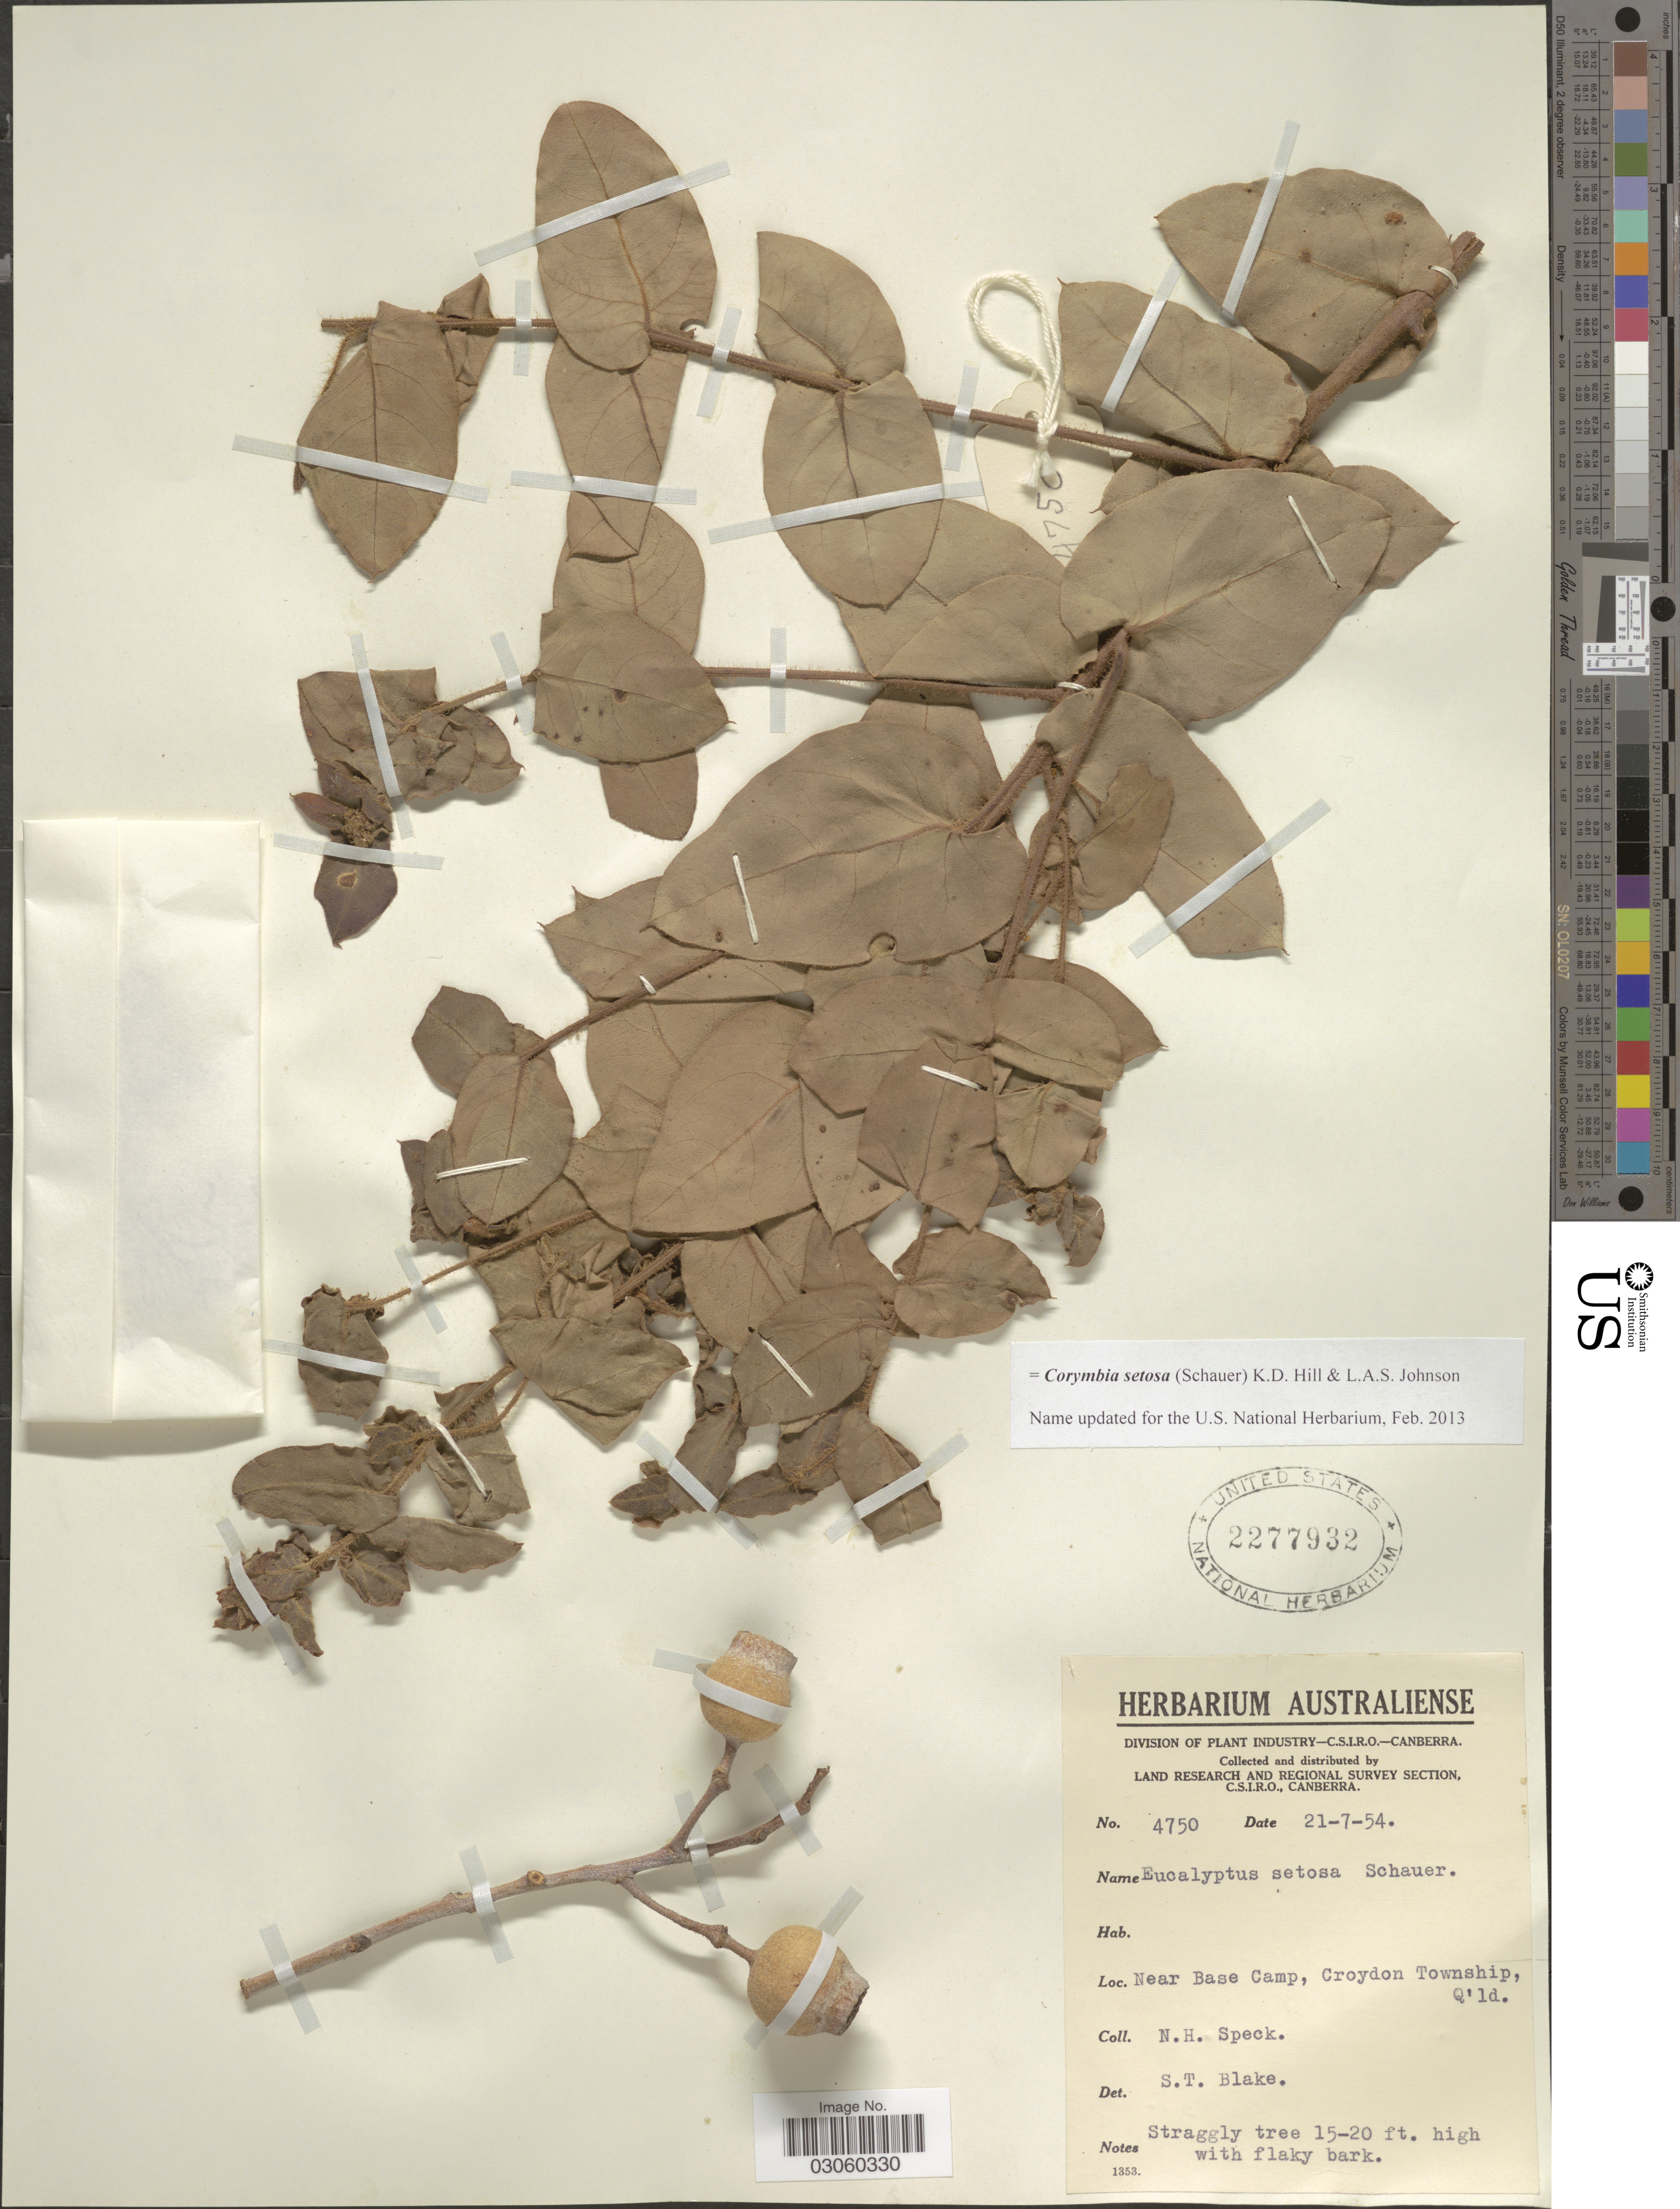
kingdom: Plantae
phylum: Tracheophyta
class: Magnoliopsida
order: Myrtales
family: Myrtaceae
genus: Corymbia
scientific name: Corymbia setosa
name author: (Schauer) K.D. Hill & L.A.S. Johnson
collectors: N. Speck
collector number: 4750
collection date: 1954-07-21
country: Australia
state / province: Queensland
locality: Near Base Camp, Croydon Township, Q'ld.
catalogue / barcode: US 2277932